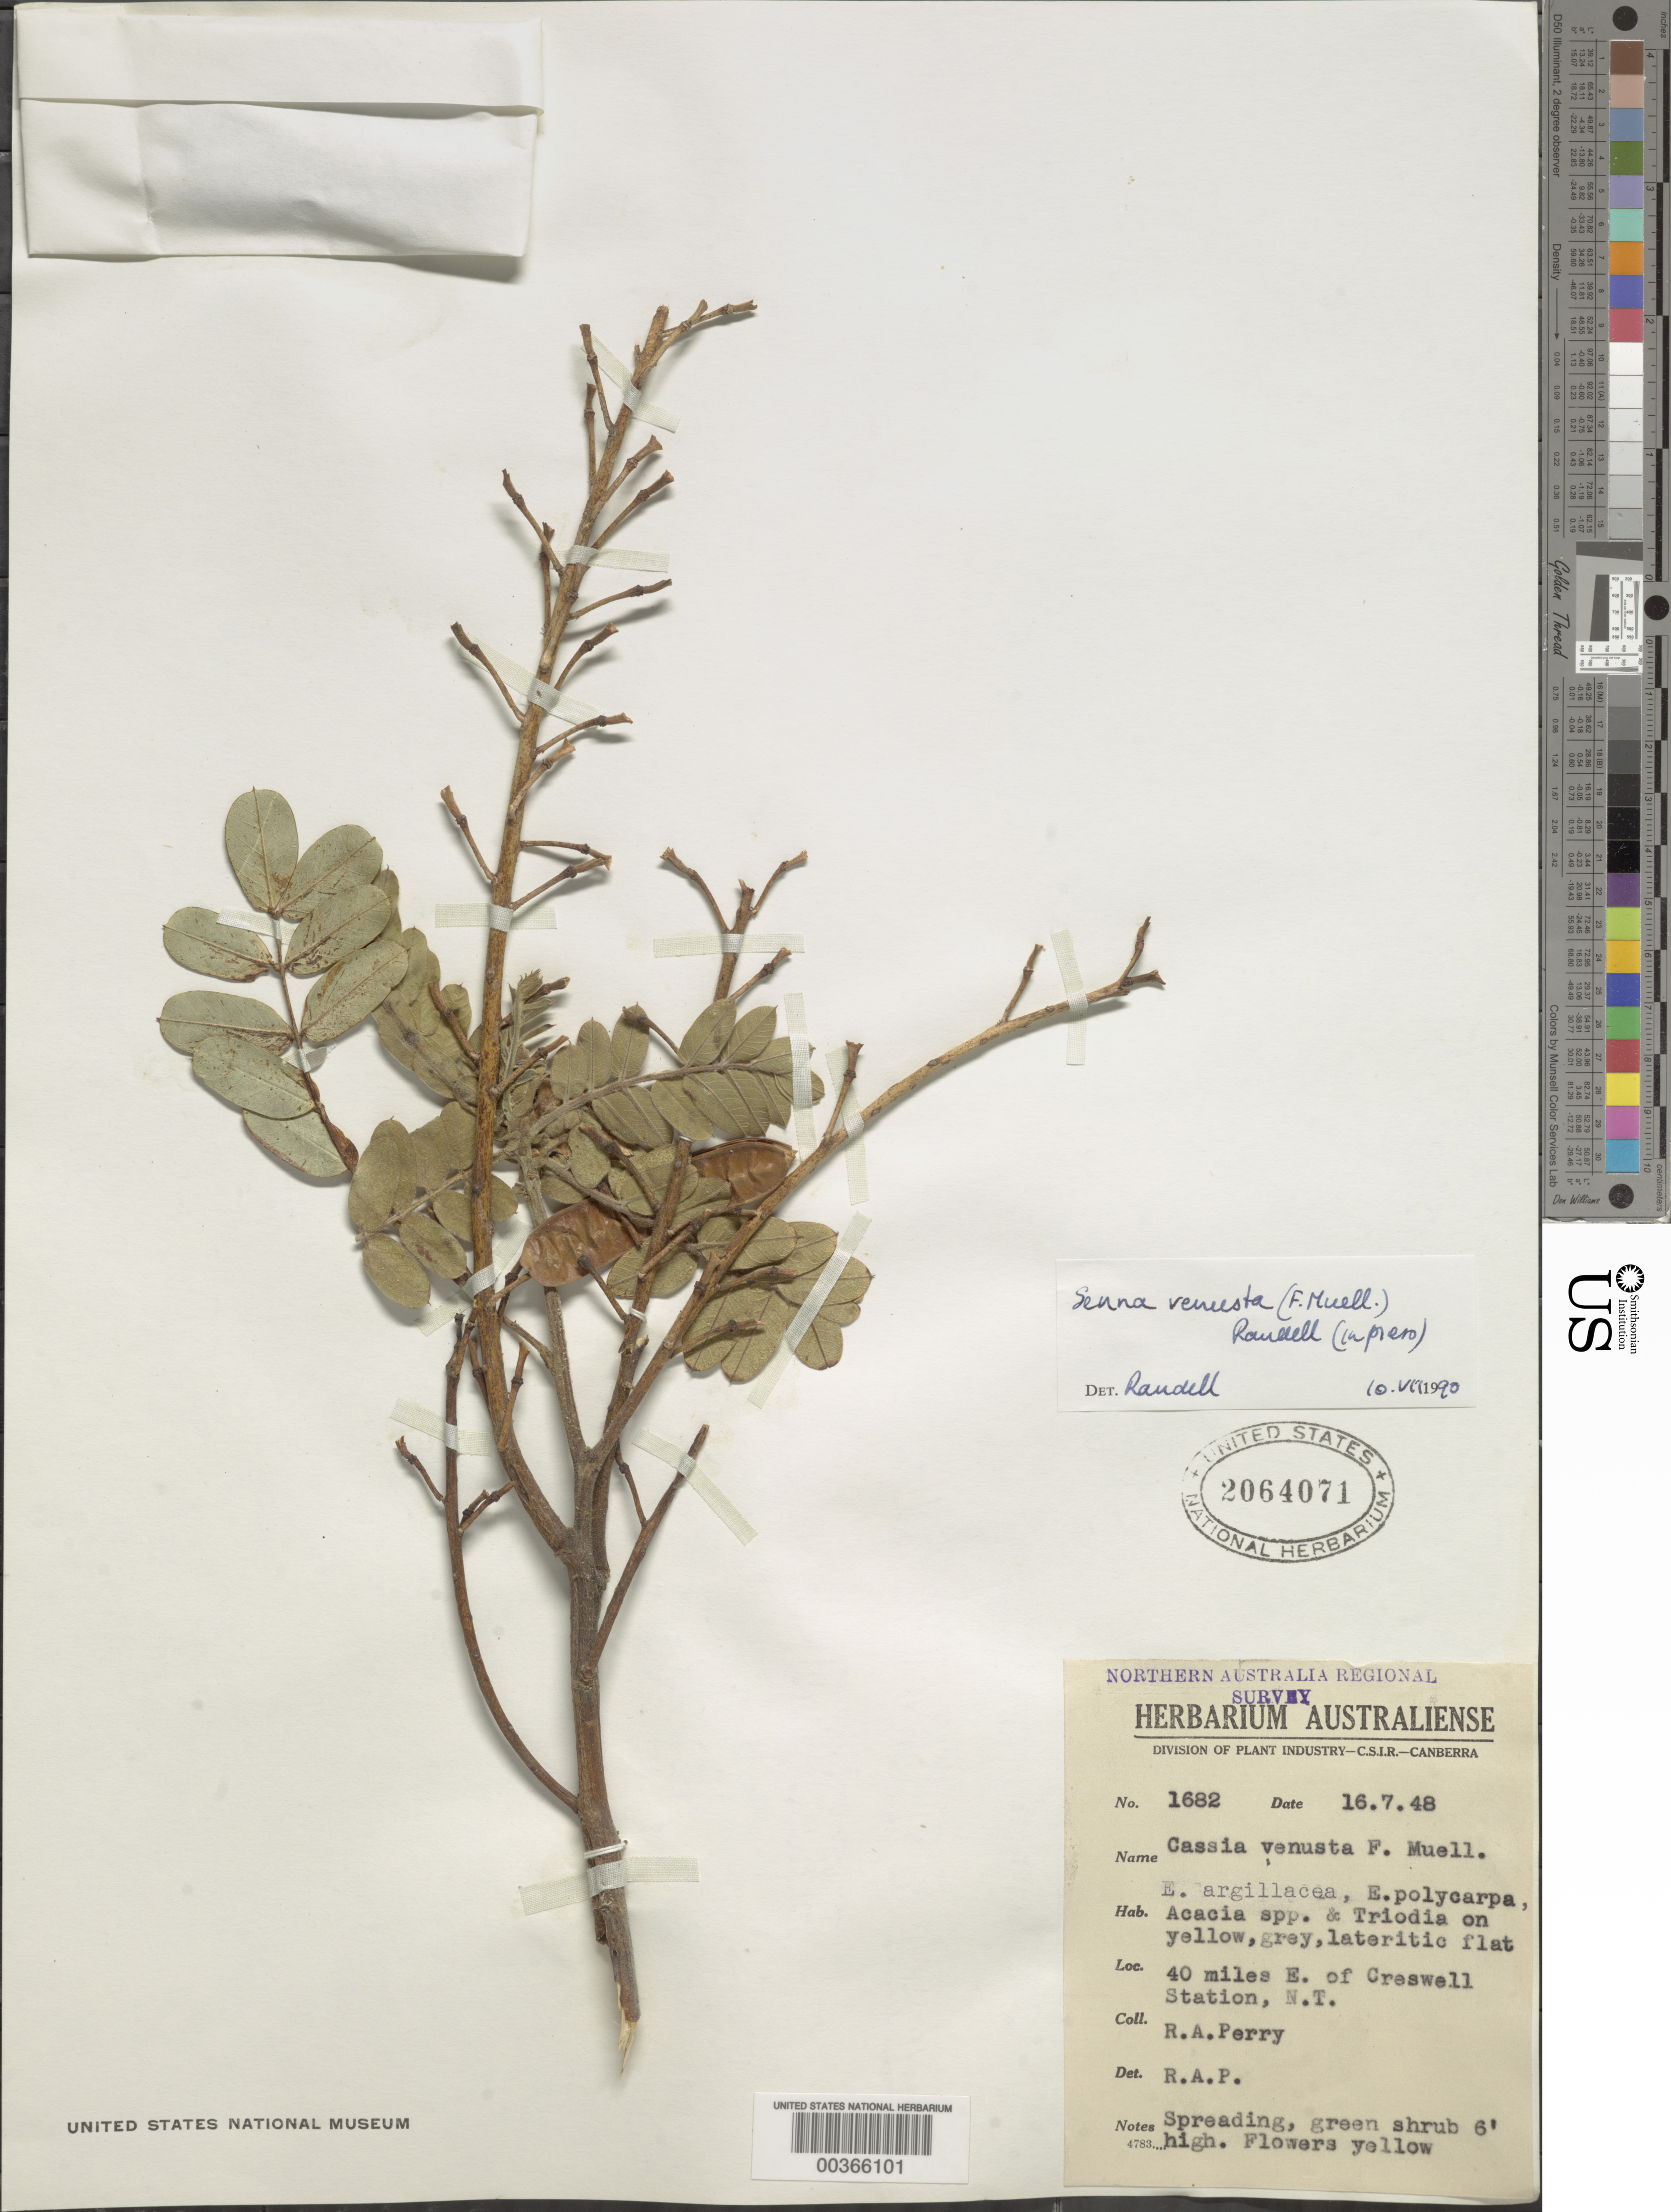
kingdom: Plantae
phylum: Tracheophyta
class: Magnoliopsida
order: Fabales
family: Fabaceae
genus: Senna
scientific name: Senna venusta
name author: (F. Muell.) Randell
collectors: Perry, R. A.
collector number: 1682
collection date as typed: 16 Jul 1948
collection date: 1948-07-16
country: Australia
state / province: Northern Territory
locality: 40 mi e of creswell station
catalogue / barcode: US 2064071